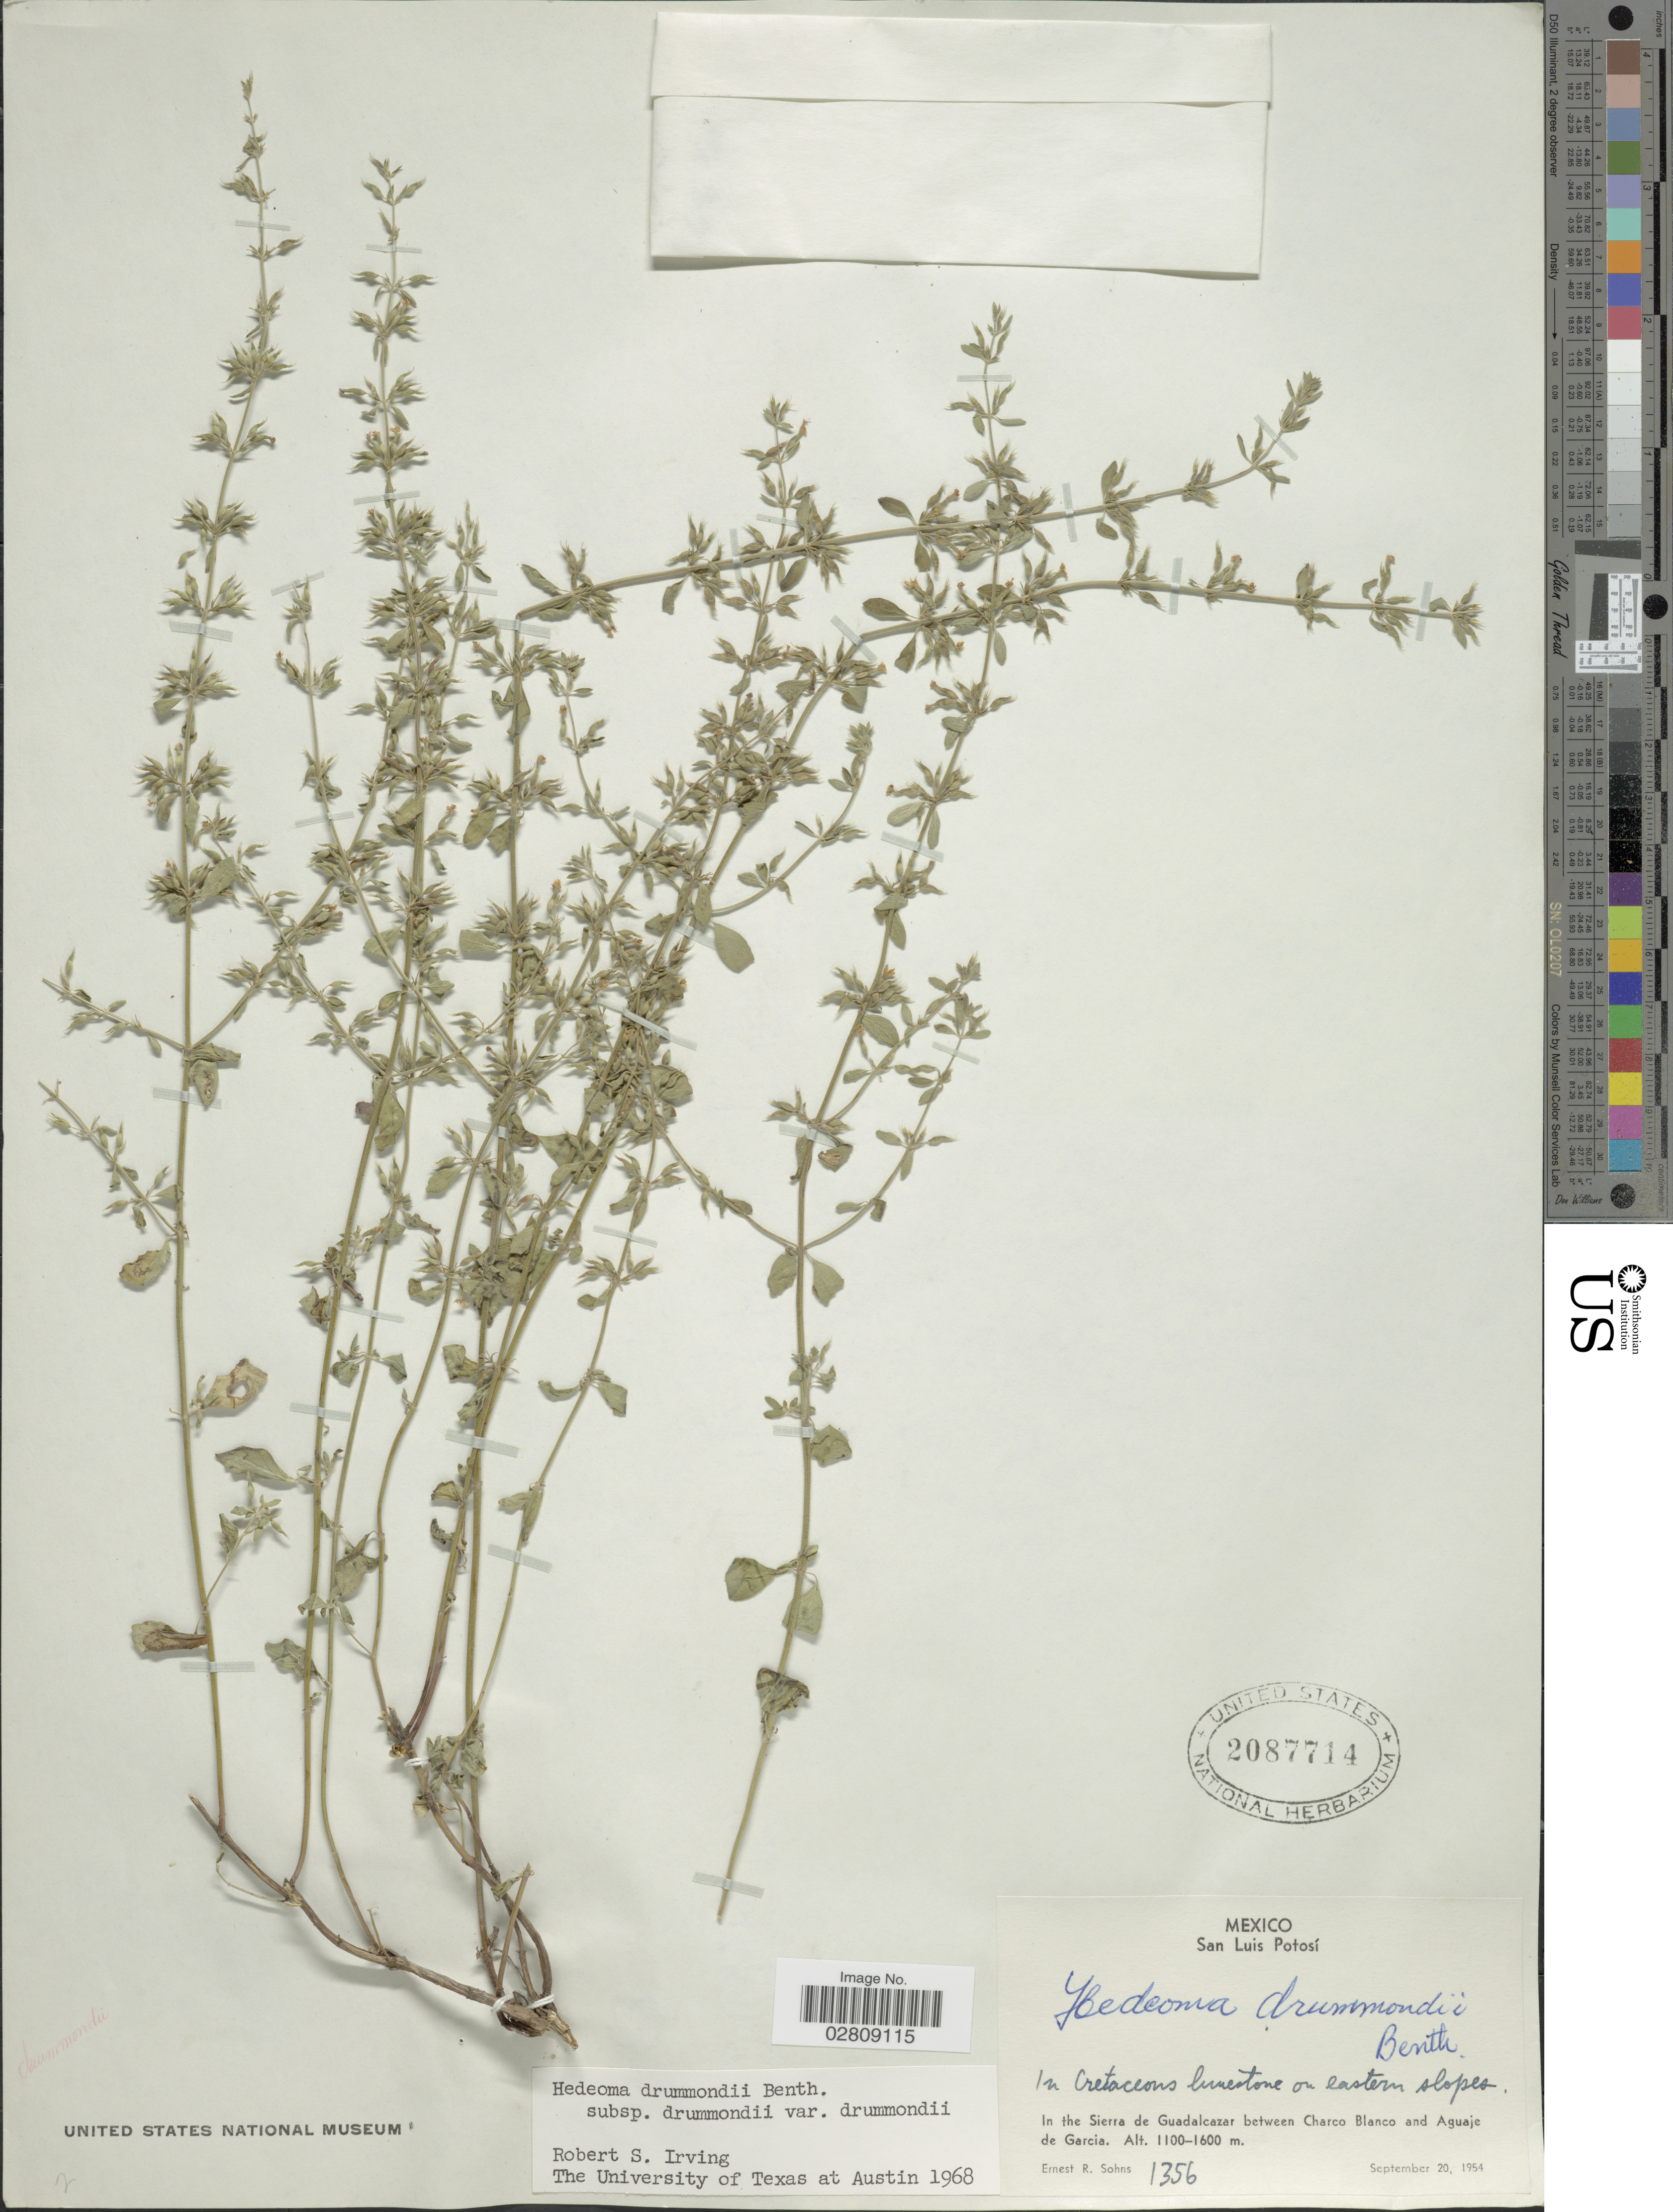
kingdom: Plantae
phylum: Tracheophyta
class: Magnoliopsida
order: Lamiales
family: Lamiaceae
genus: Hedeoma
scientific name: Hedeoma drummondii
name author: Benth.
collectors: E. R. Sohns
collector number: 1356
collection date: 1954-09-20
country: Mexico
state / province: San Luis Potosí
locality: In the Sierra de Guadalcazar between Charco Blanco and Aguaje de Garcia.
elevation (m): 1100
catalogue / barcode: US 2087714